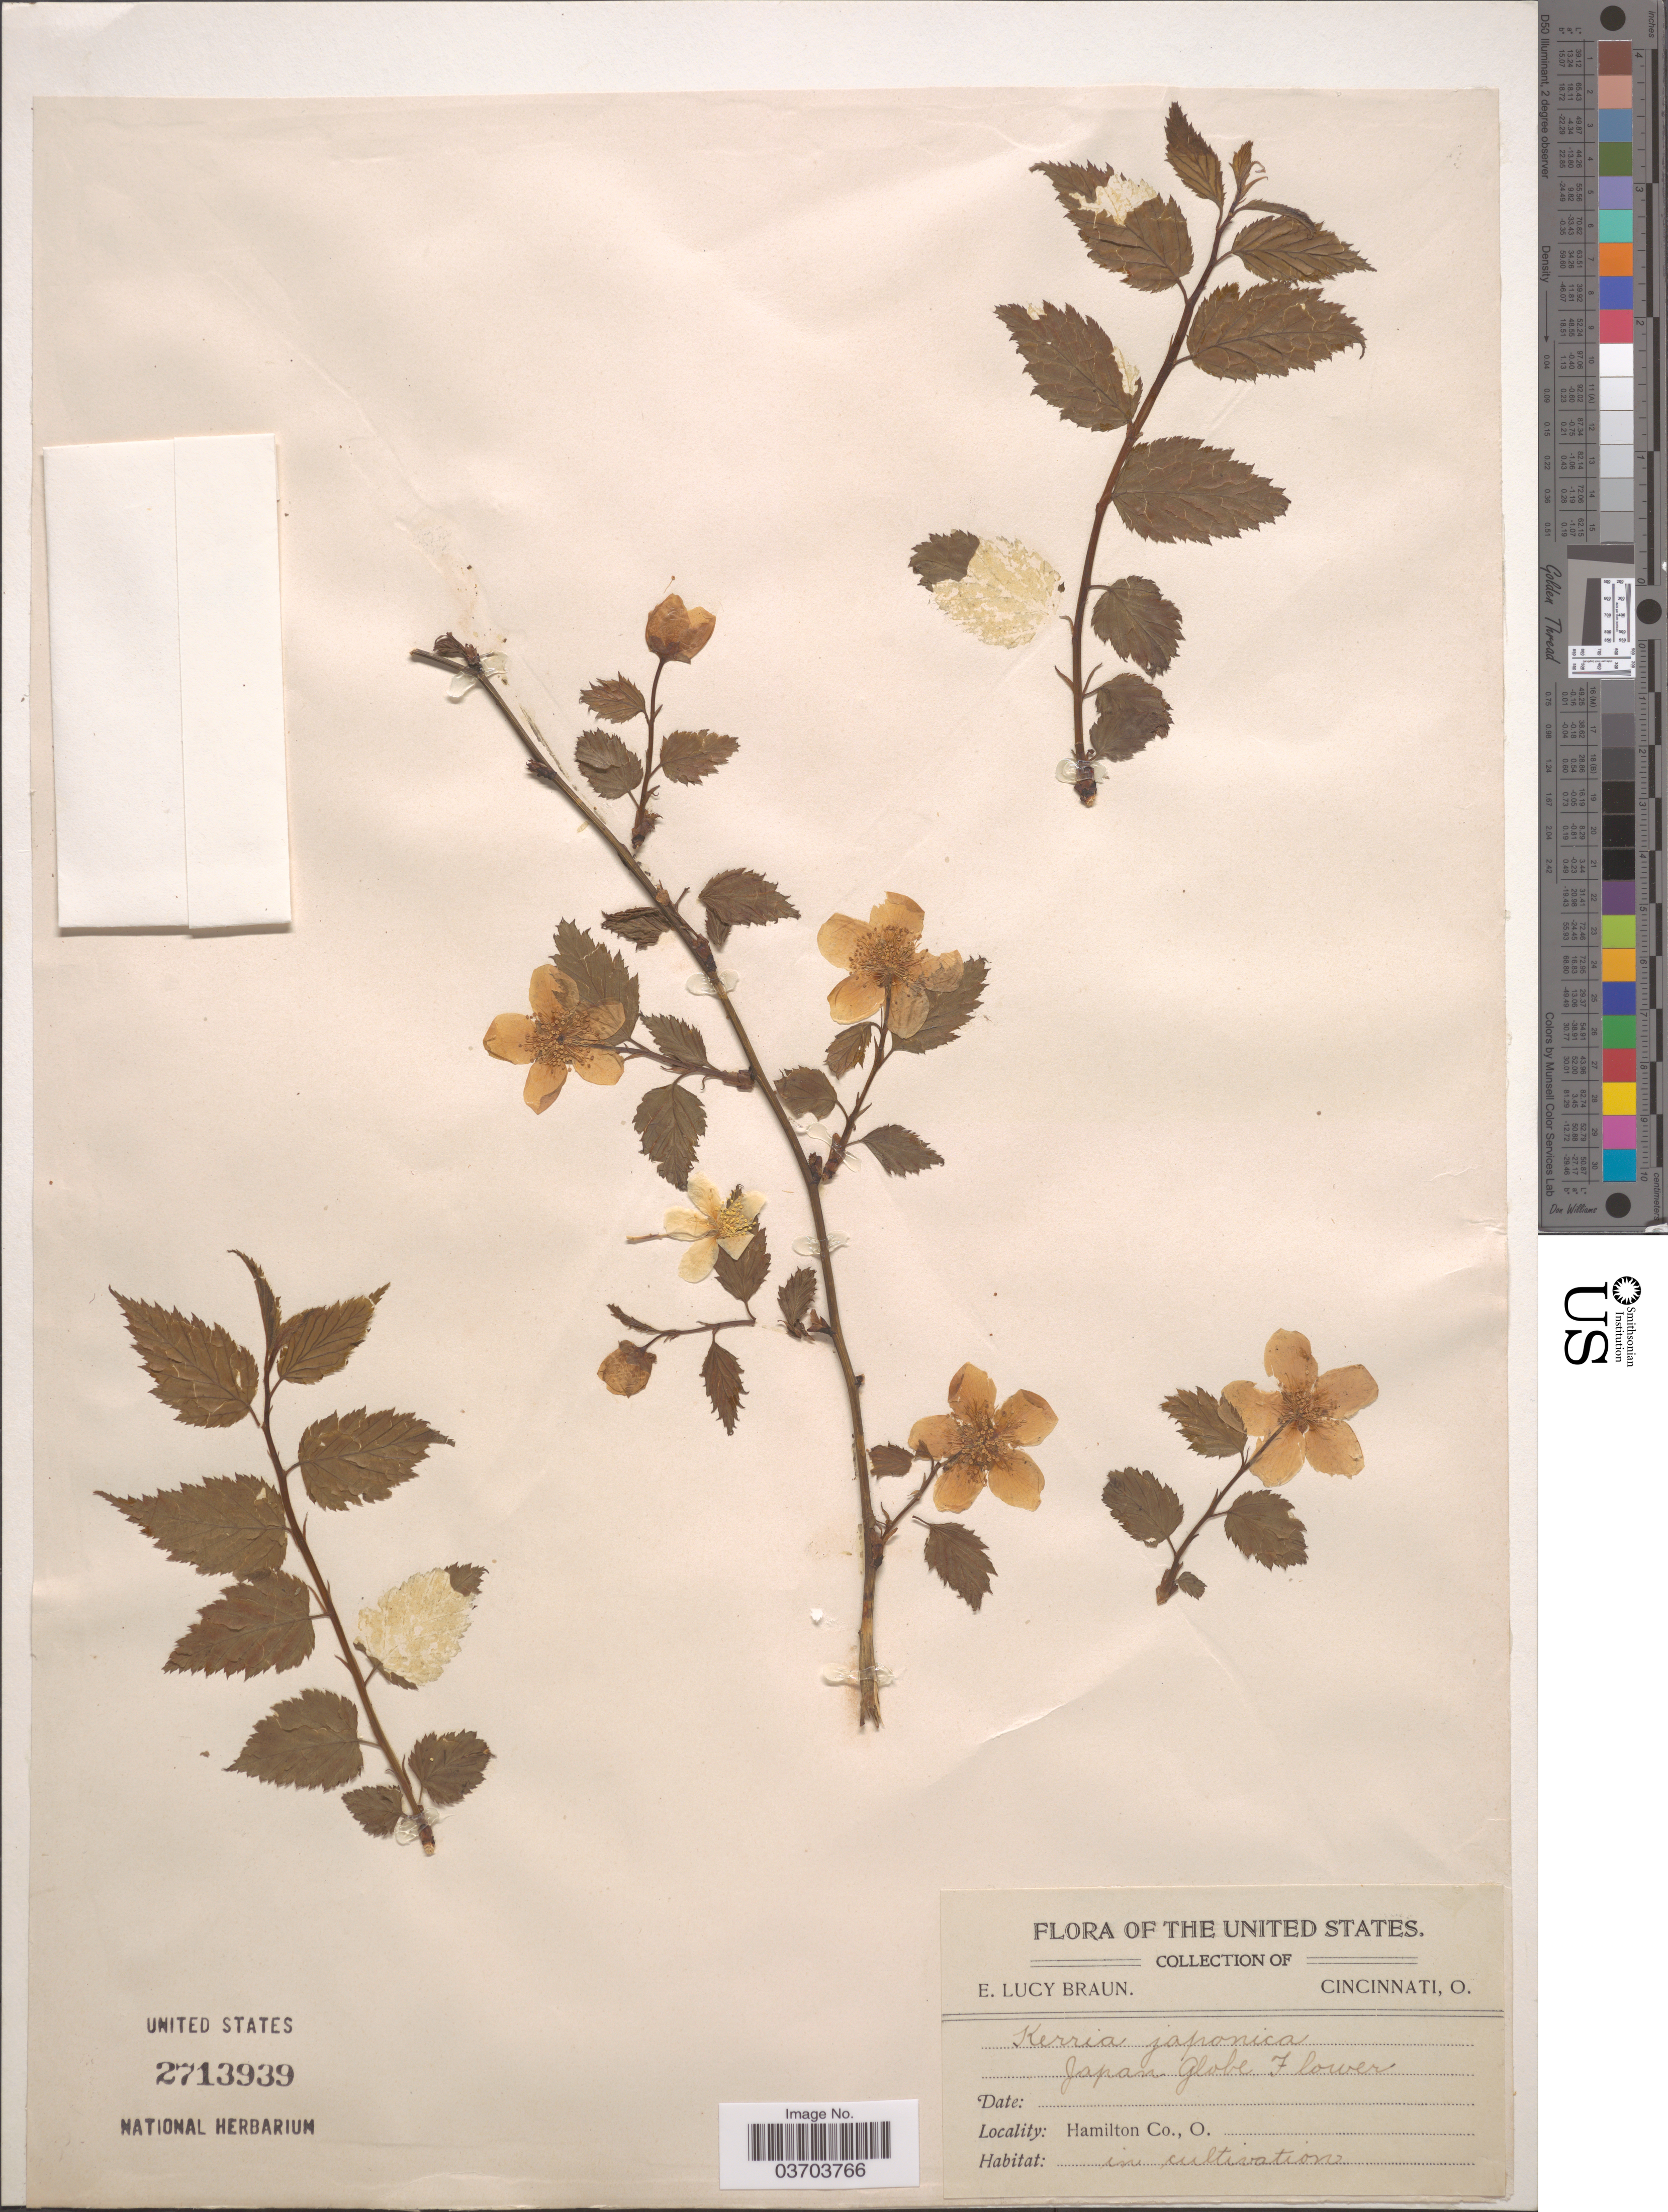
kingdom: Plantae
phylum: Tracheophyta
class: Magnoliopsida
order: Rosales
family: Rosaceae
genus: Kerria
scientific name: Kerria japonica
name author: (L.) DC.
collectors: E. L. Braun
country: United States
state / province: Ohio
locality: Hamilton Co.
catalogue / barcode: US 2713939